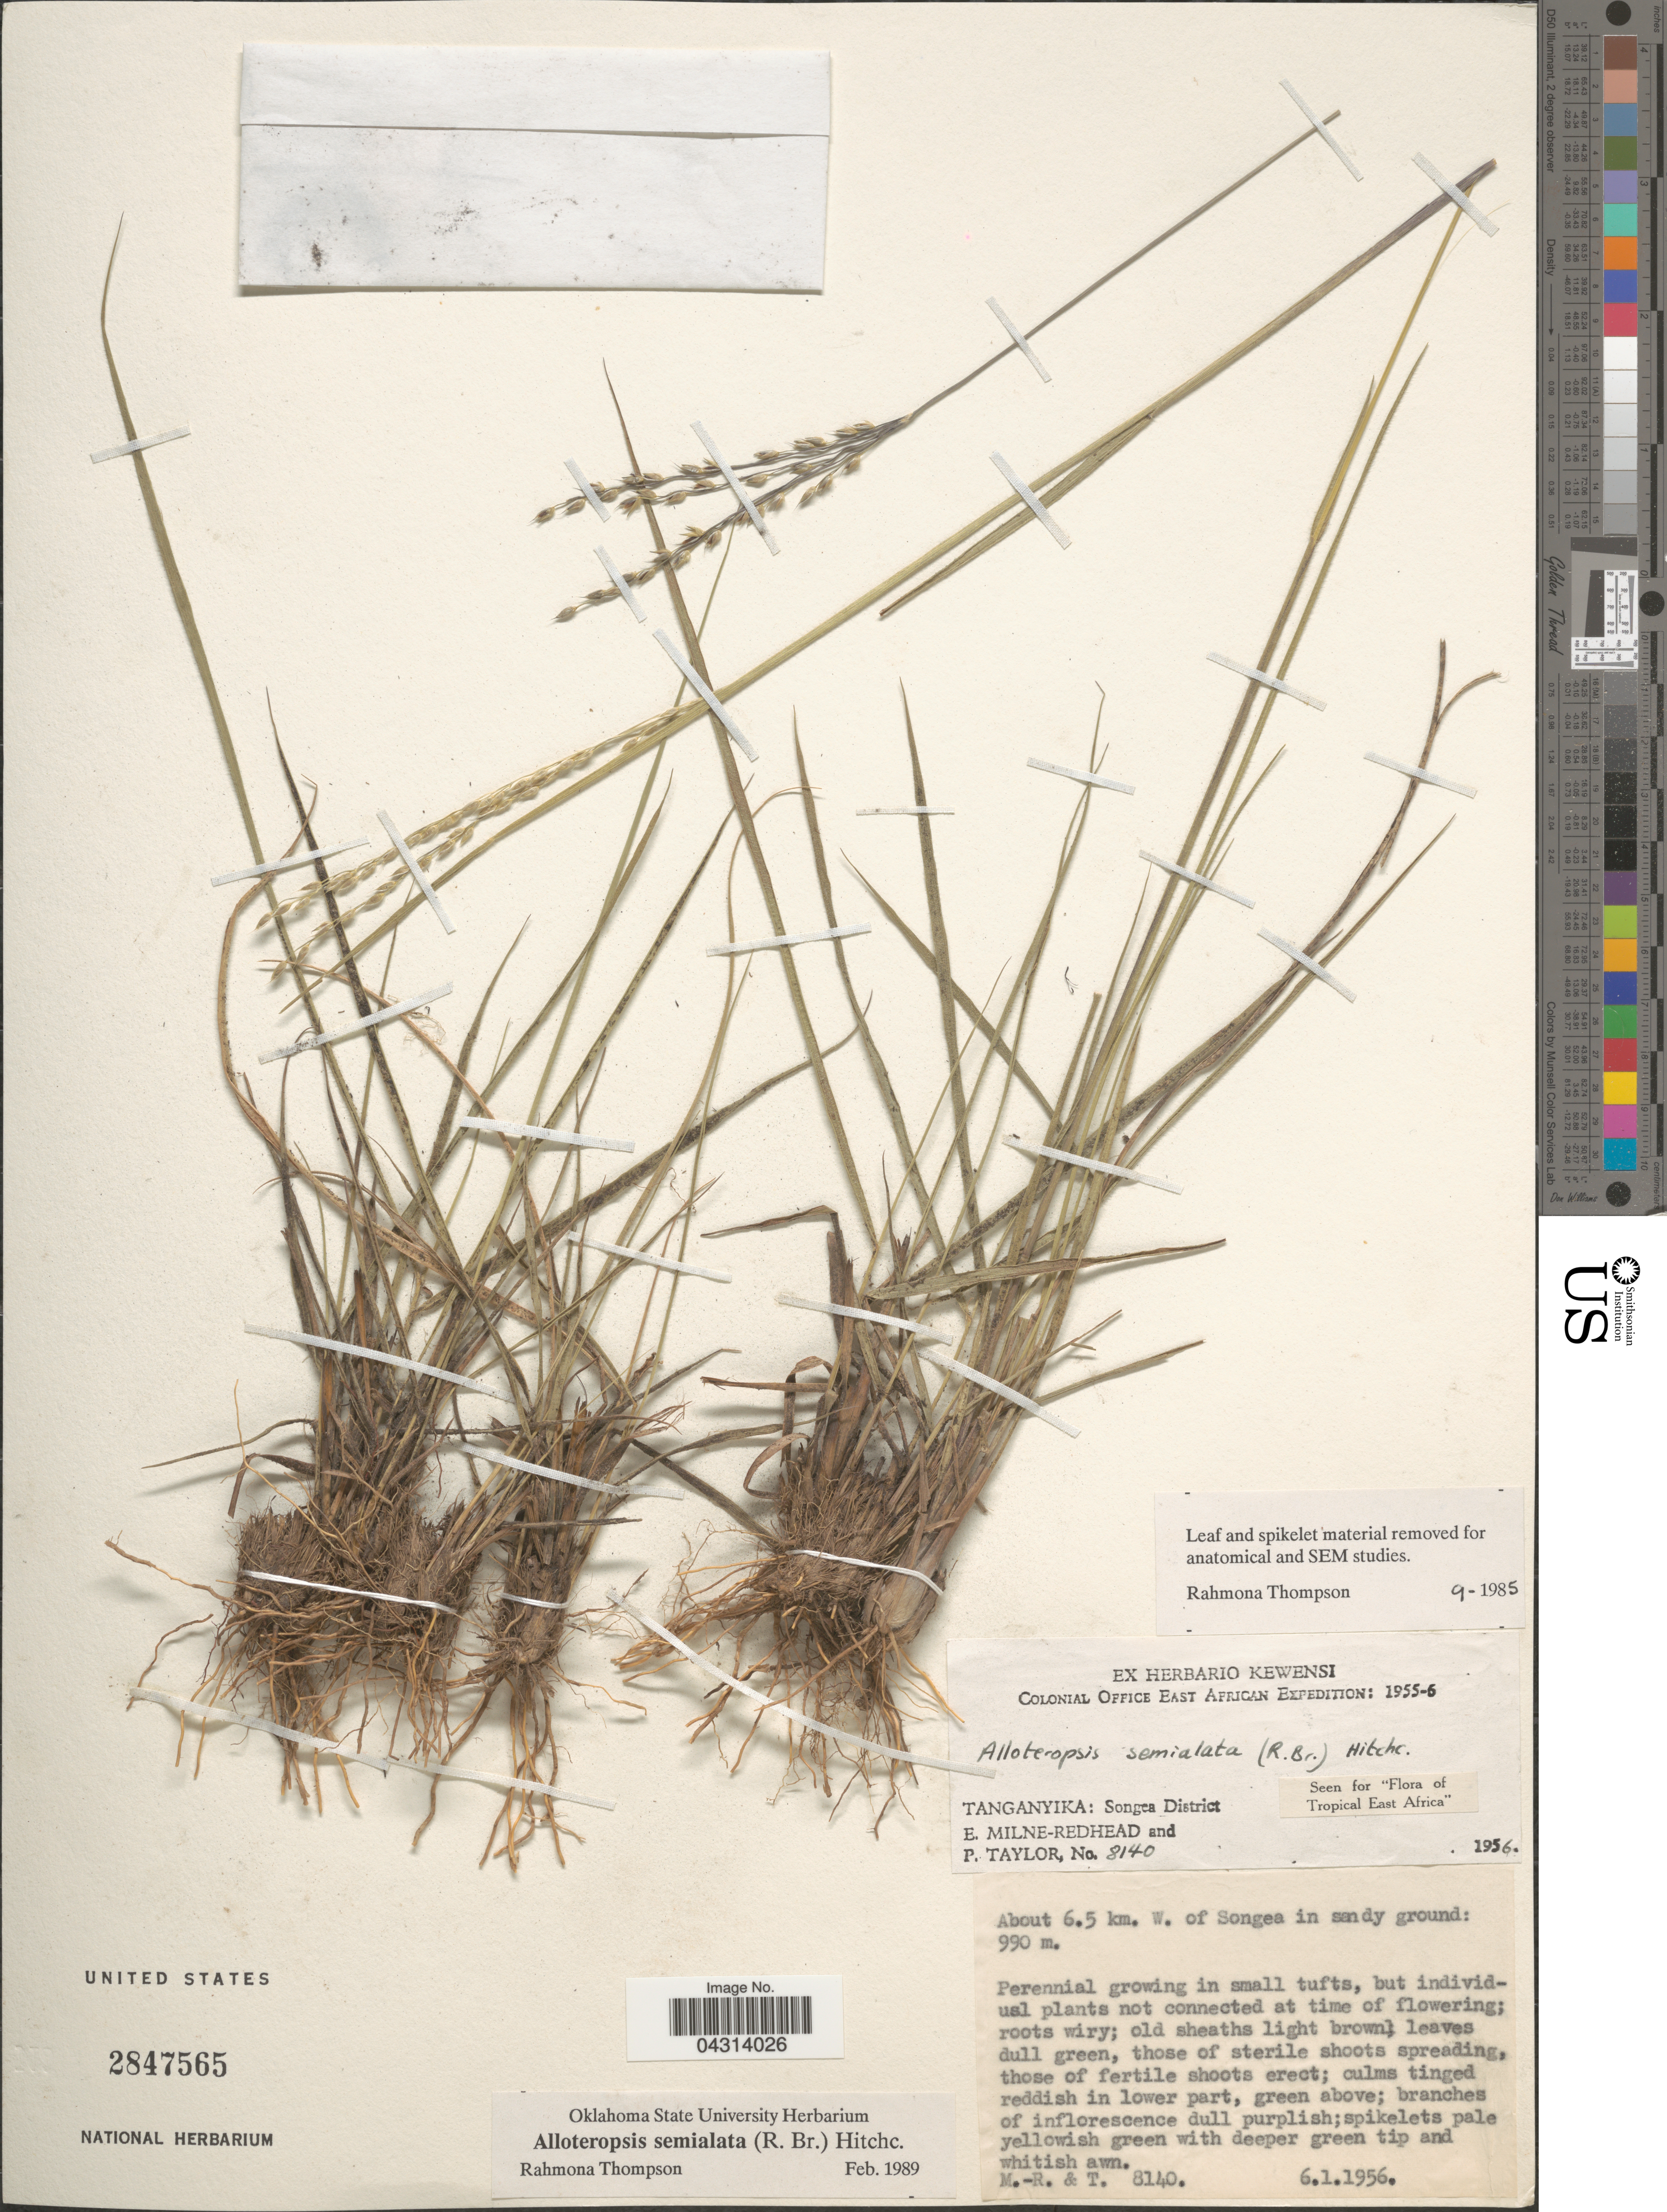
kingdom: Plantae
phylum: Tracheophyta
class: Liliopsida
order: Poales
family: Poaceae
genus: Alloteropsis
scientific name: Alloteropsis semialata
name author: (R. Br.) Hitchc.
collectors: E. W. Milne-Redhead & P. Taylor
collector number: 8140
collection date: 1956-01-06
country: Tanzania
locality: Colonial Office East African Expedition: 1955-6. Tanganyika: Songea District. About 6.5 km. W. of Songea in sandy ground.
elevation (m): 990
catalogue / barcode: US 2847565